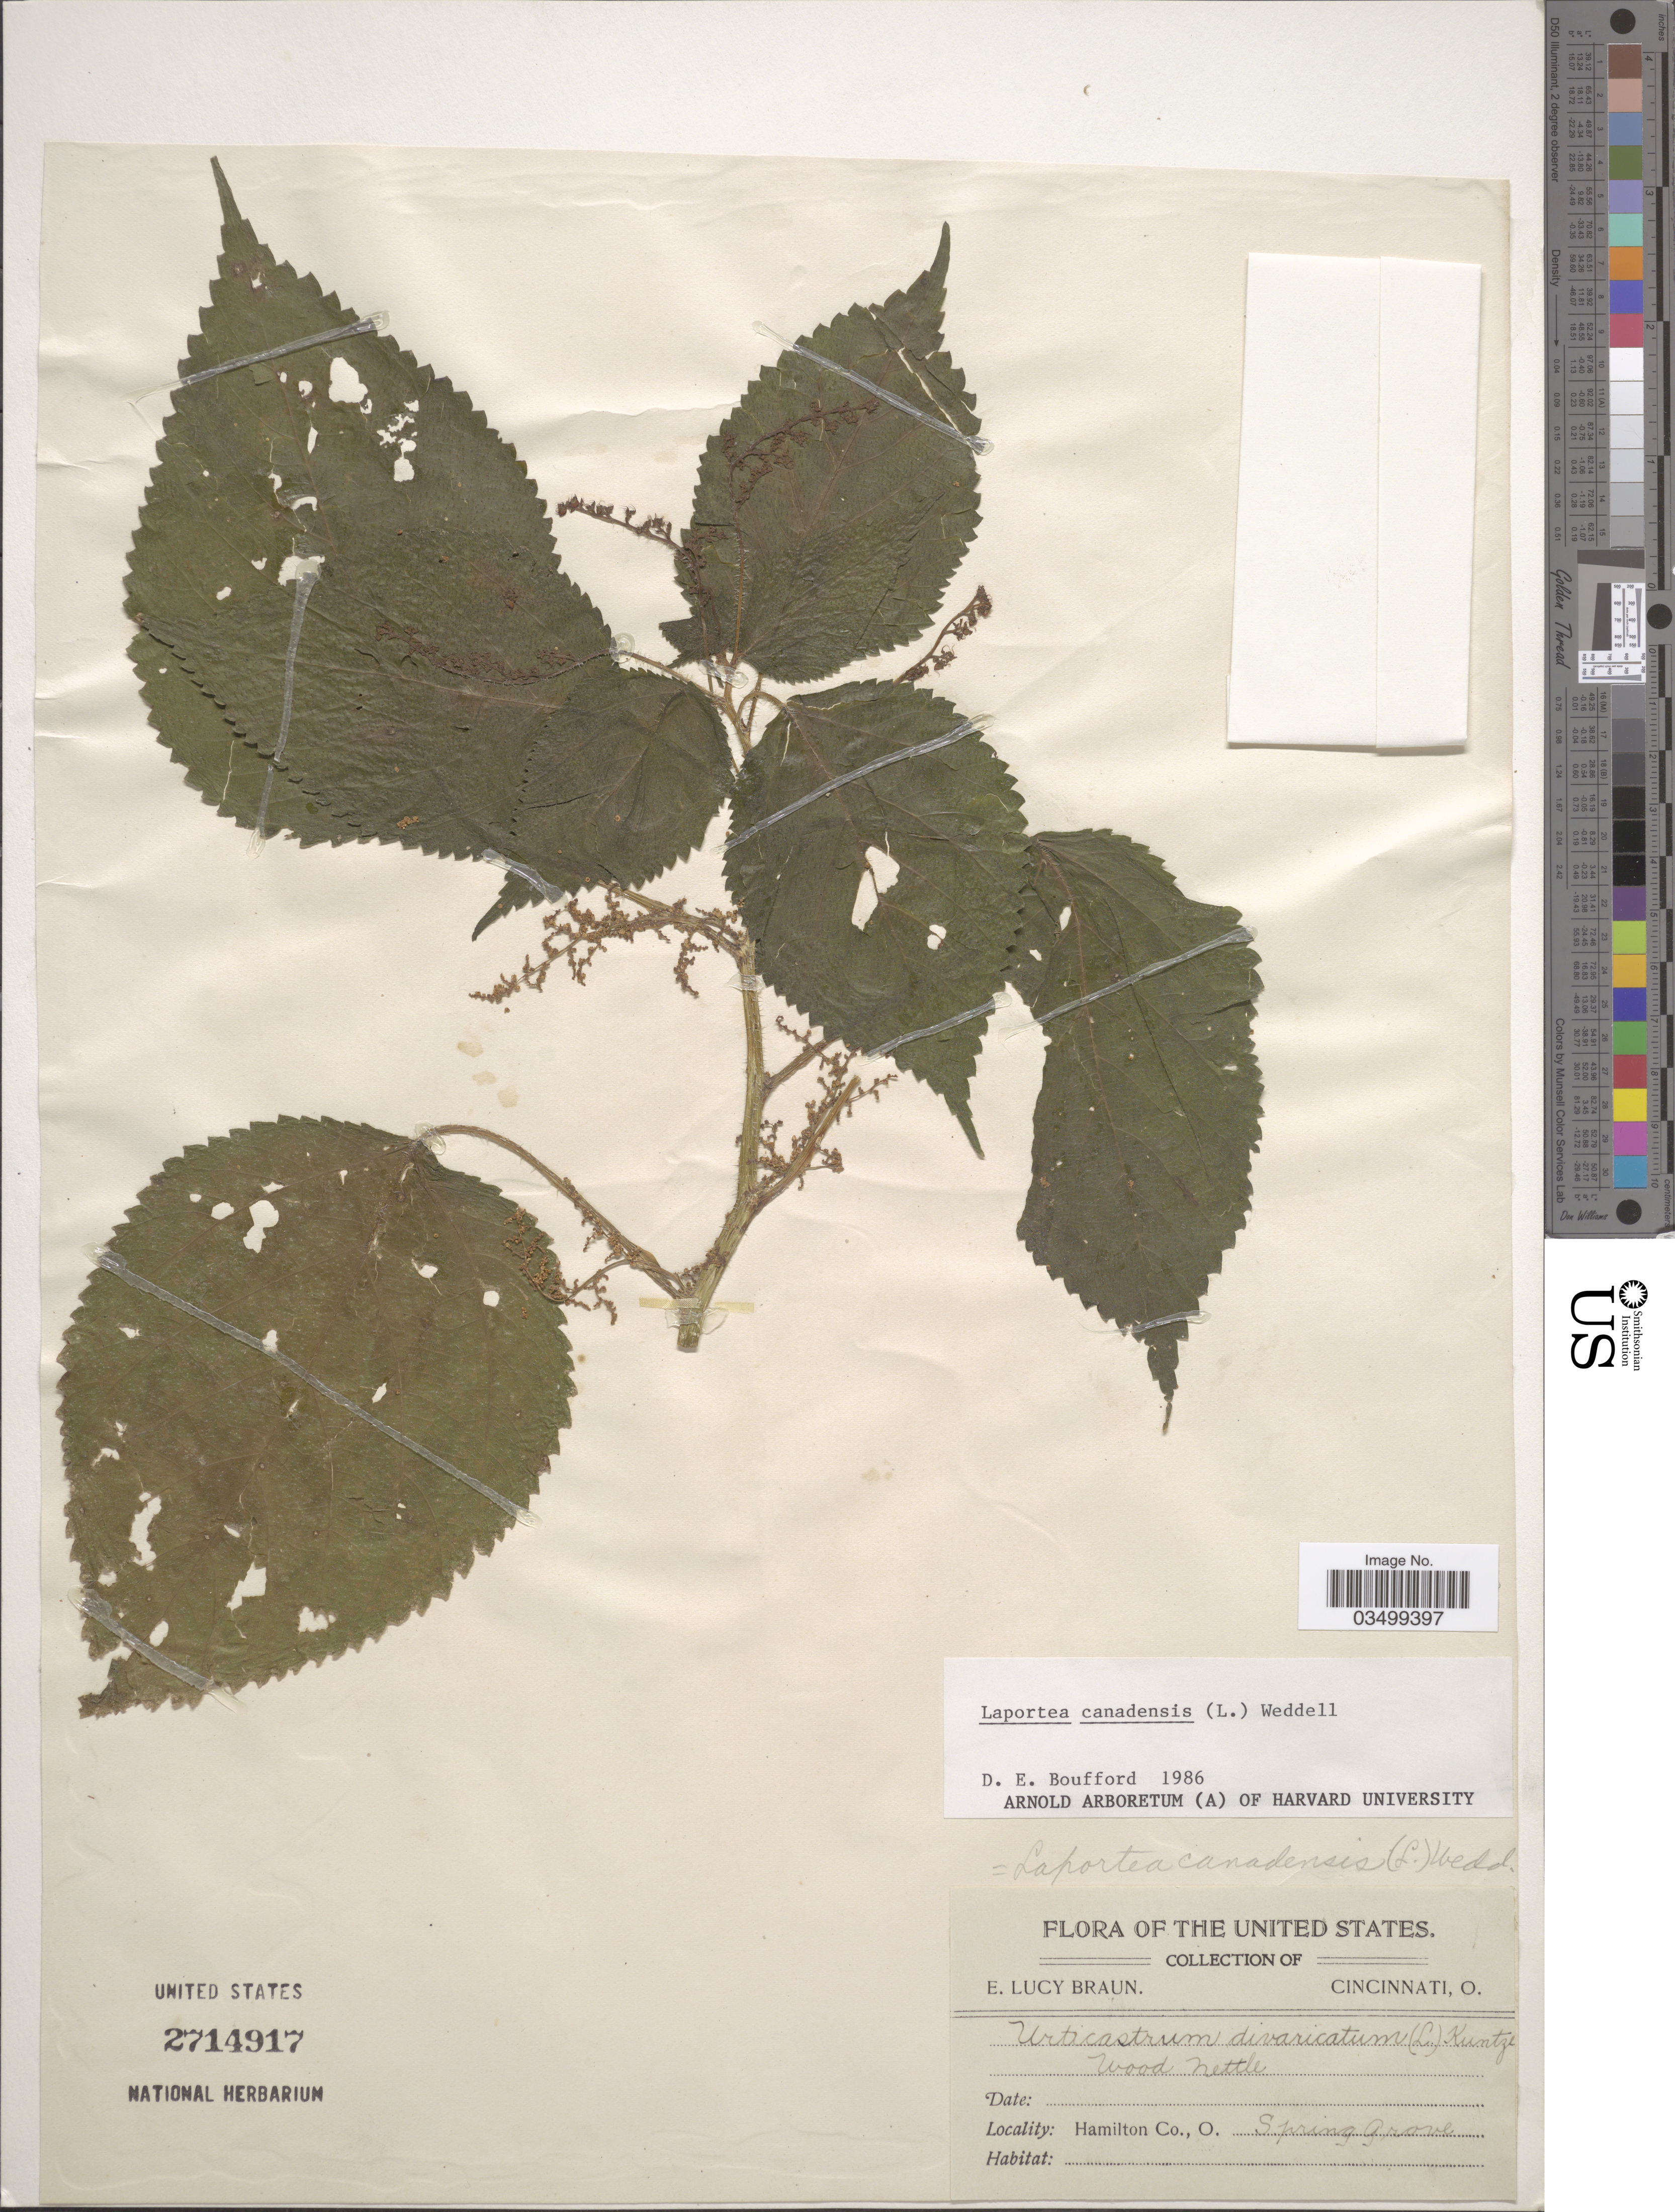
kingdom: Plantae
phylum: Tracheophyta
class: Magnoliopsida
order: Rosales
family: Urticaceae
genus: Laportea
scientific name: Laportea canadensis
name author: (L.) Wedd.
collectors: E. L. Braun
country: United States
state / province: Ohio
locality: Hamilton Co. Spring Grove.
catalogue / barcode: US 2714917